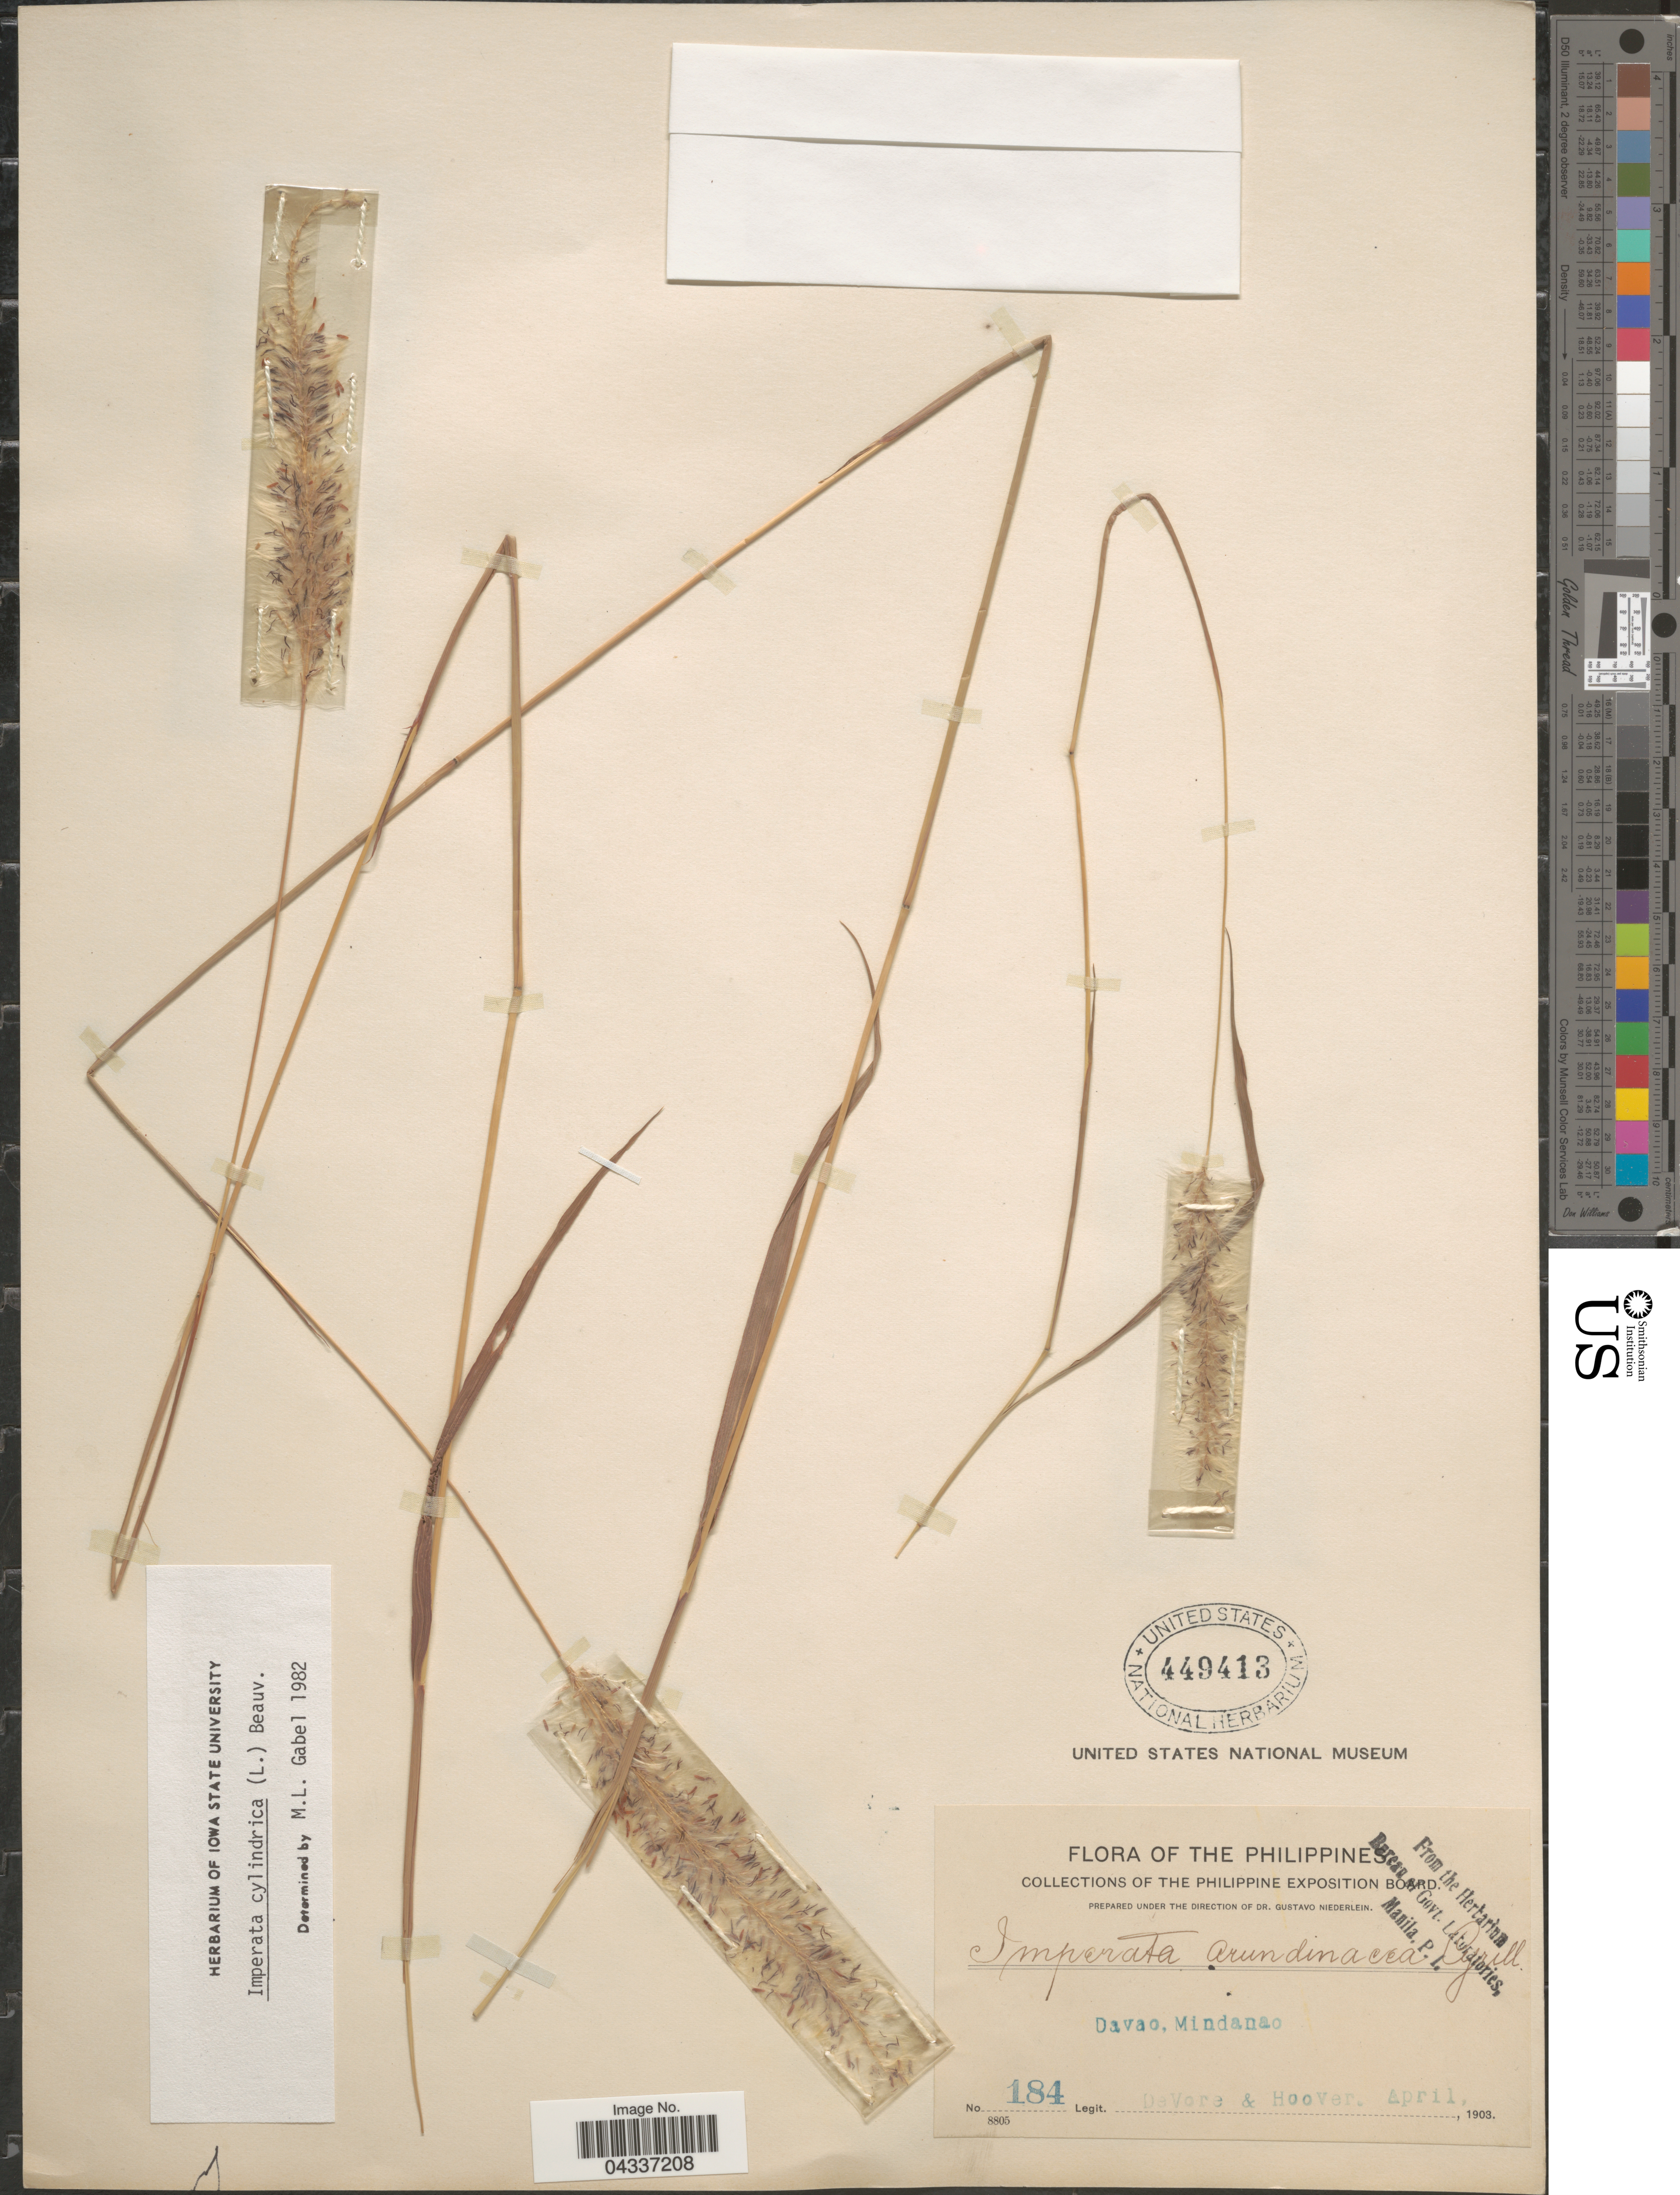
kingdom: Plantae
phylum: Tracheophyta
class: Liliopsida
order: Poales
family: Poaceae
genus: Imperata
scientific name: Imperata cylindrica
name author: (L.) P. Beauv.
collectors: B. F. DeVore & -- Hoover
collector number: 184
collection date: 1903-04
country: Philippines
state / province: Davao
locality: Mindanao.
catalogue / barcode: US 449413